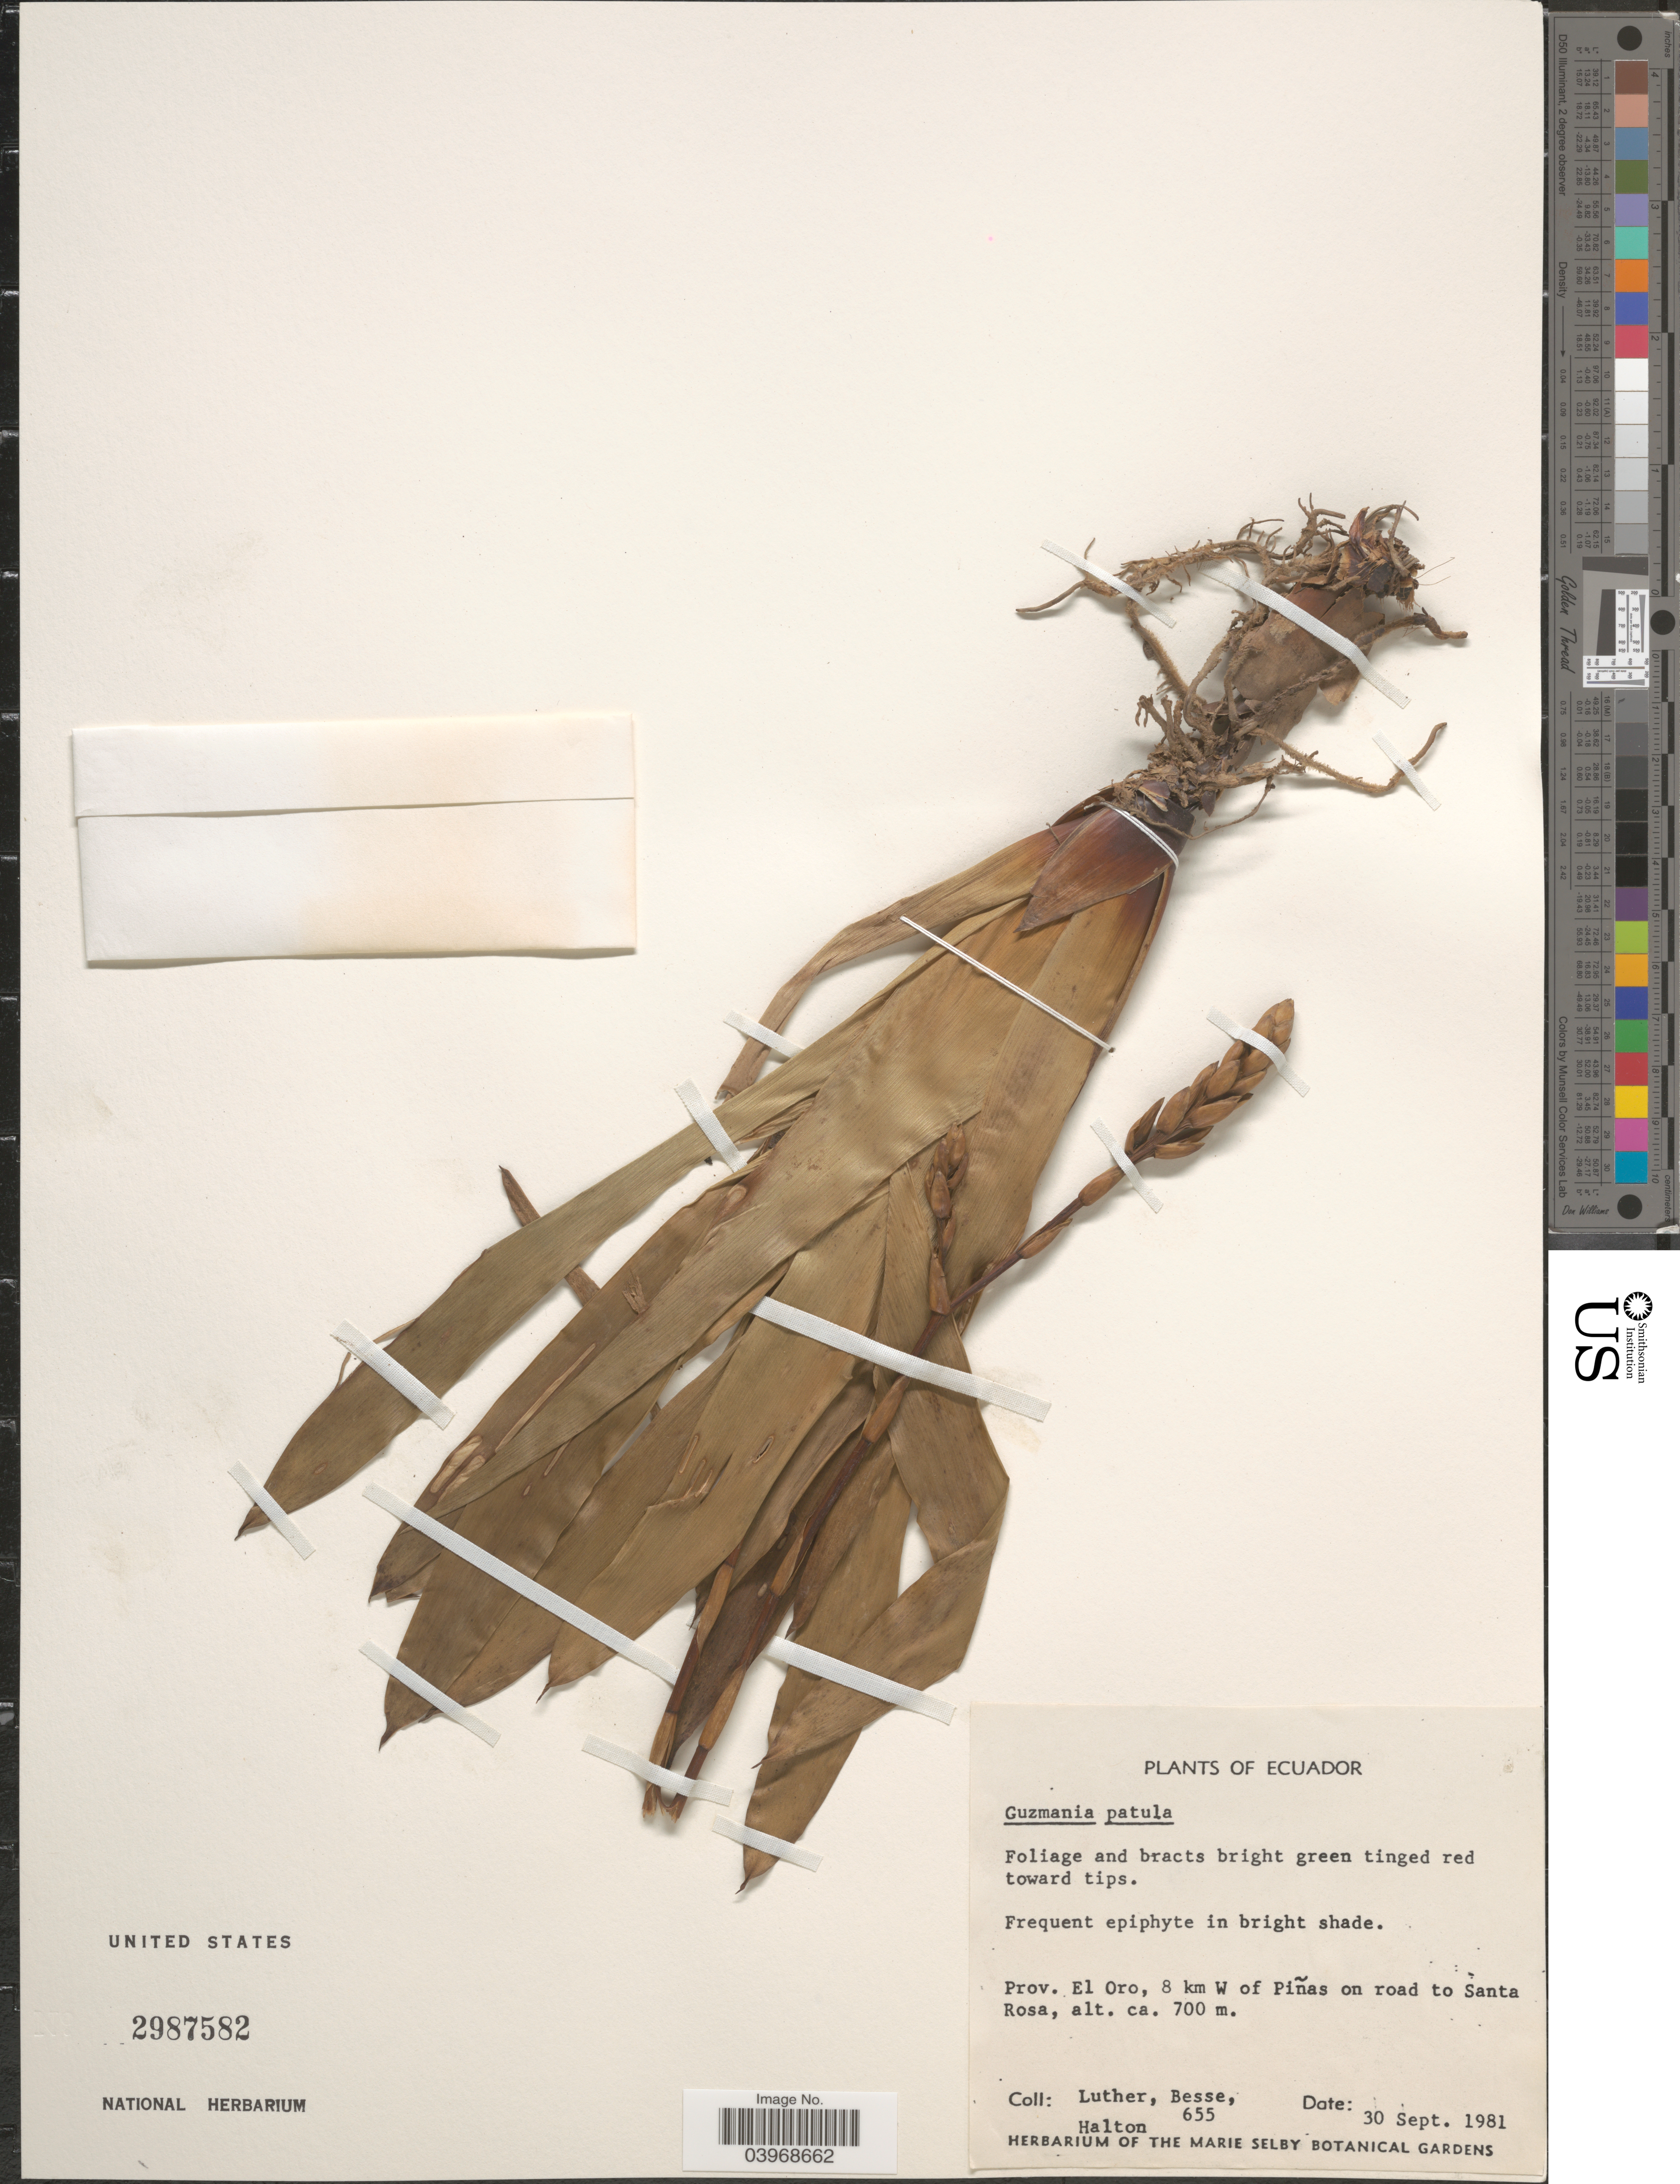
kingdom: Plantae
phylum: Tracheophyta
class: Liliopsida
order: Poales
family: Bromeliaceae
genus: Guzmania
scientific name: Guzmania patula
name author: Mez & Wercklé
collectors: -- Luther, -. Besse & -. Halton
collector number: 655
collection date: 1981-09-30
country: Ecuador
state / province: El Oro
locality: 8 km W of Piñas on road to Santa Rosa.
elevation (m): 700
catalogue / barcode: US 2987582